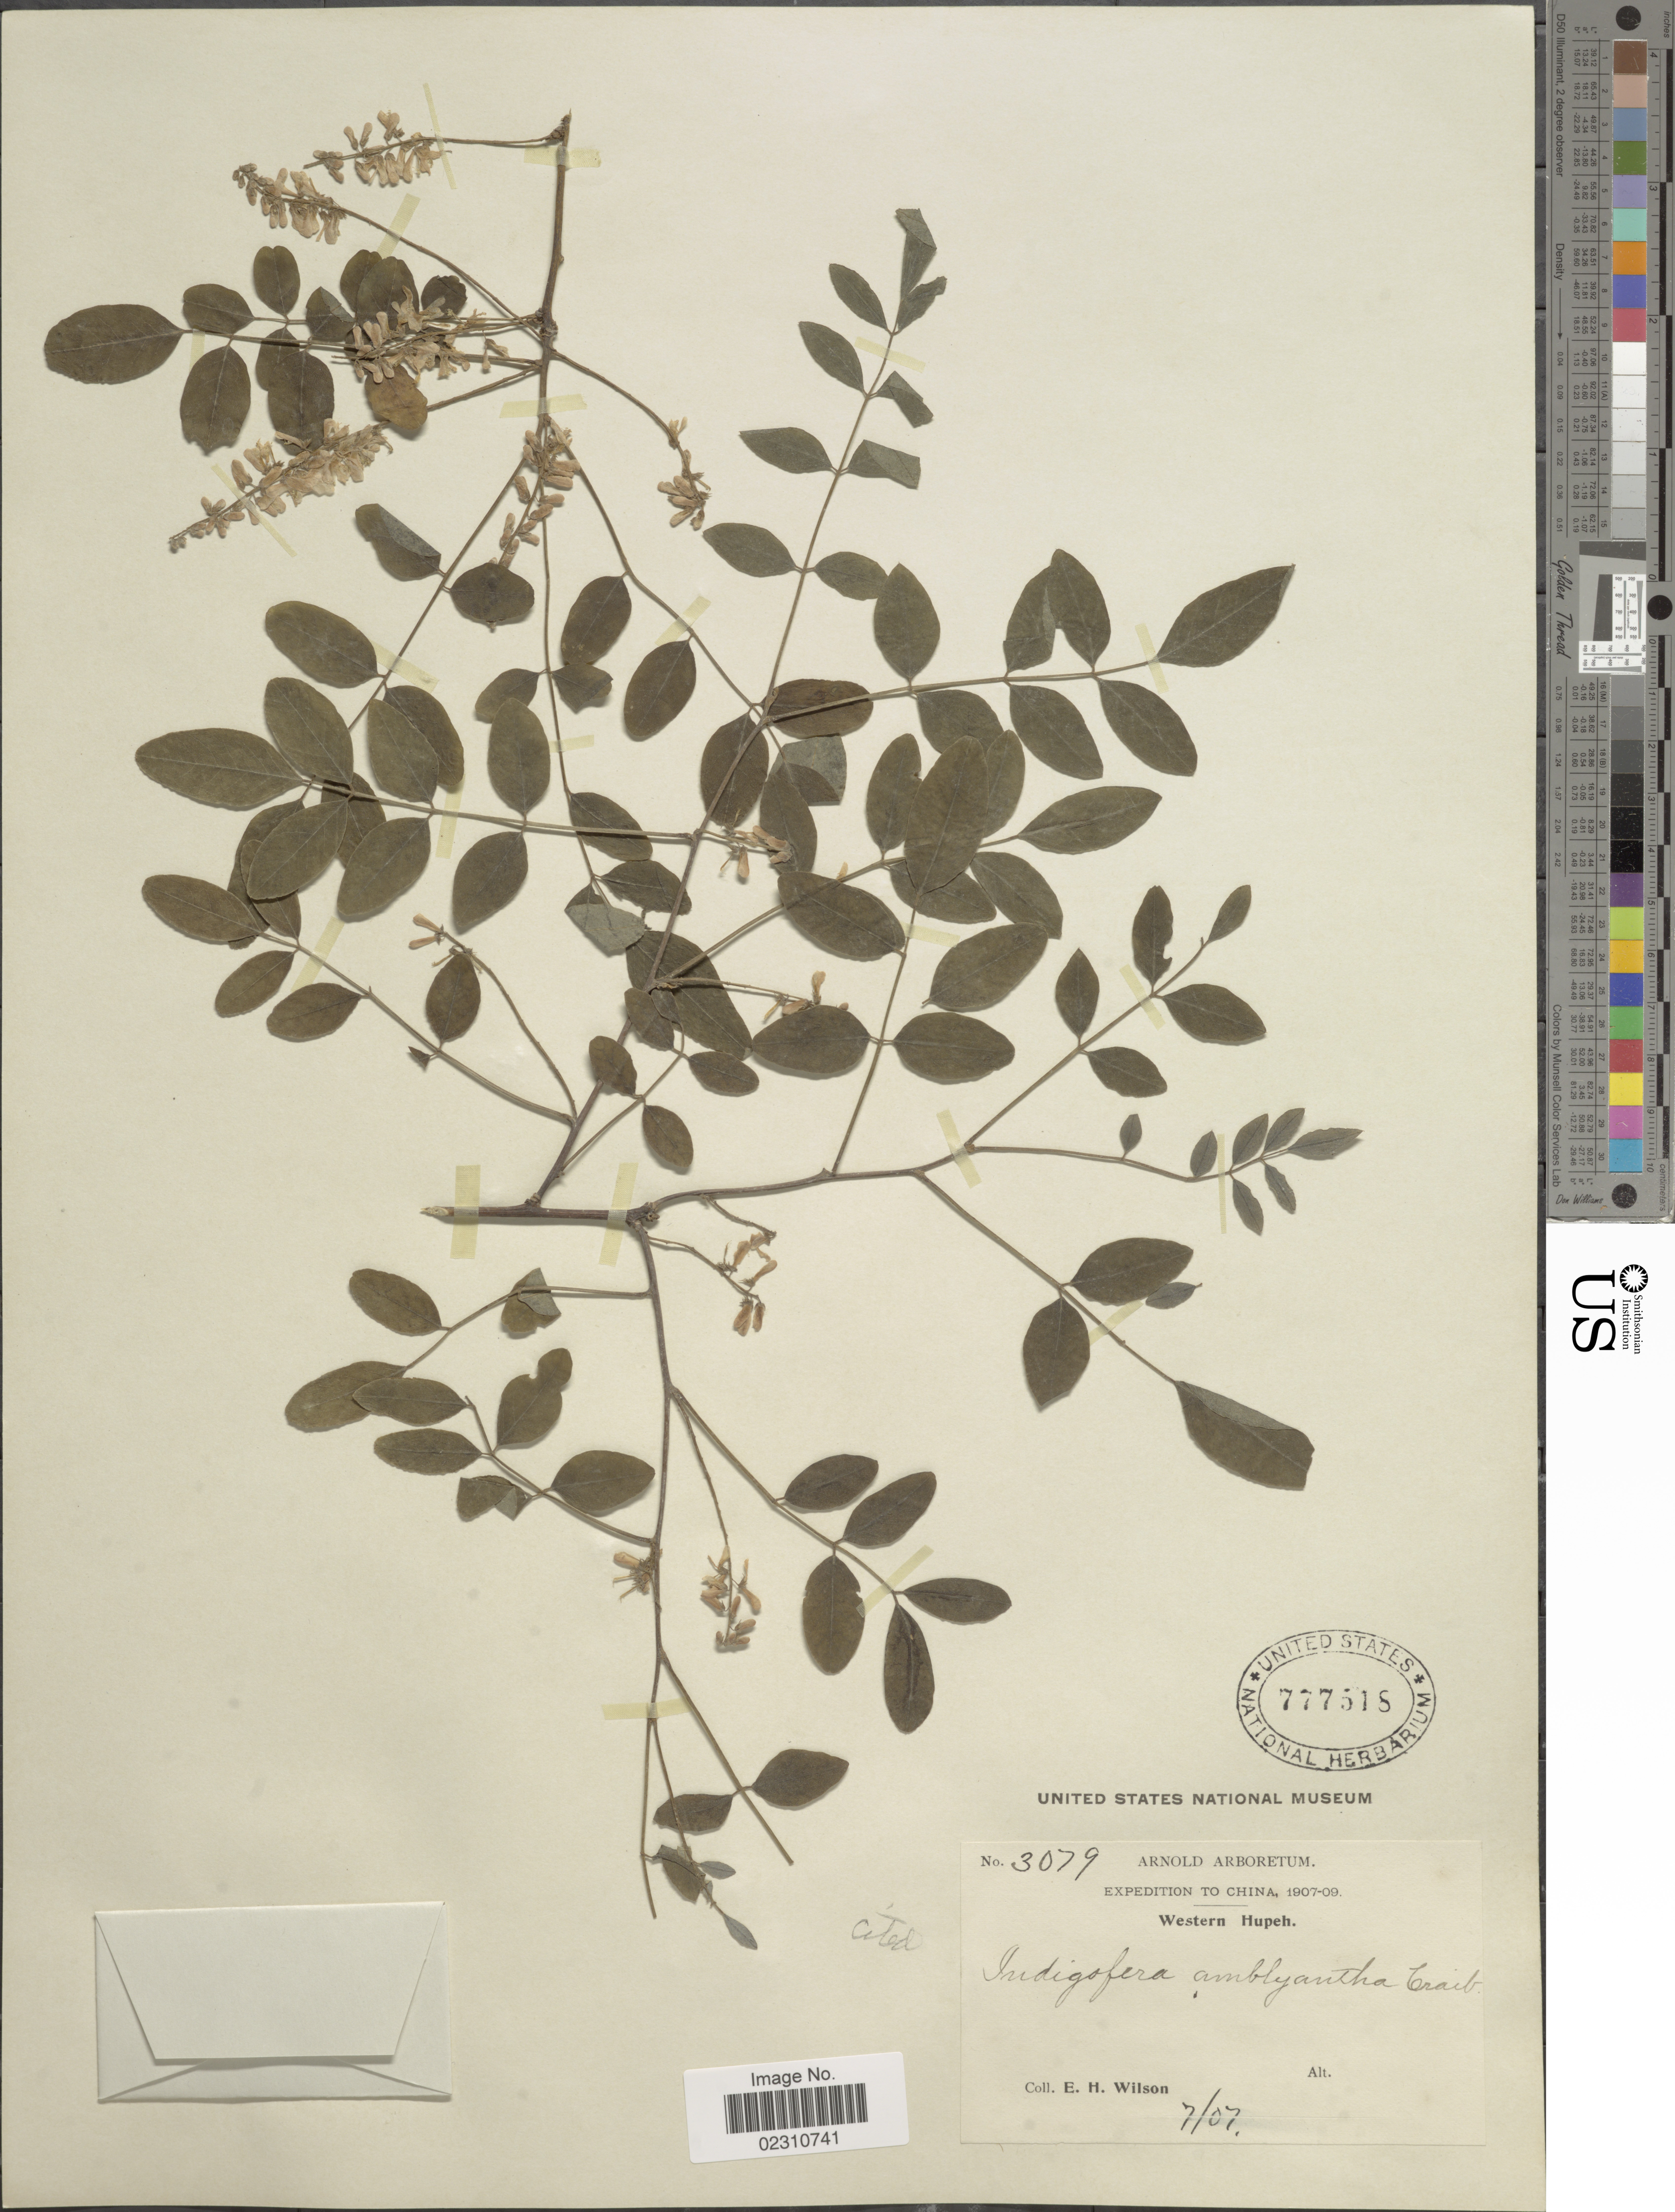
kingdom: Plantae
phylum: Tracheophyta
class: Magnoliopsida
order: Fabales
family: Fabaceae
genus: Indigofera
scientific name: Indigofera amblyantha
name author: Craib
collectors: E. Wilson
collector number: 3079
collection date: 1907-07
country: China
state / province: Hubei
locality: Western Hupeh,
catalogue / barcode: US 777518